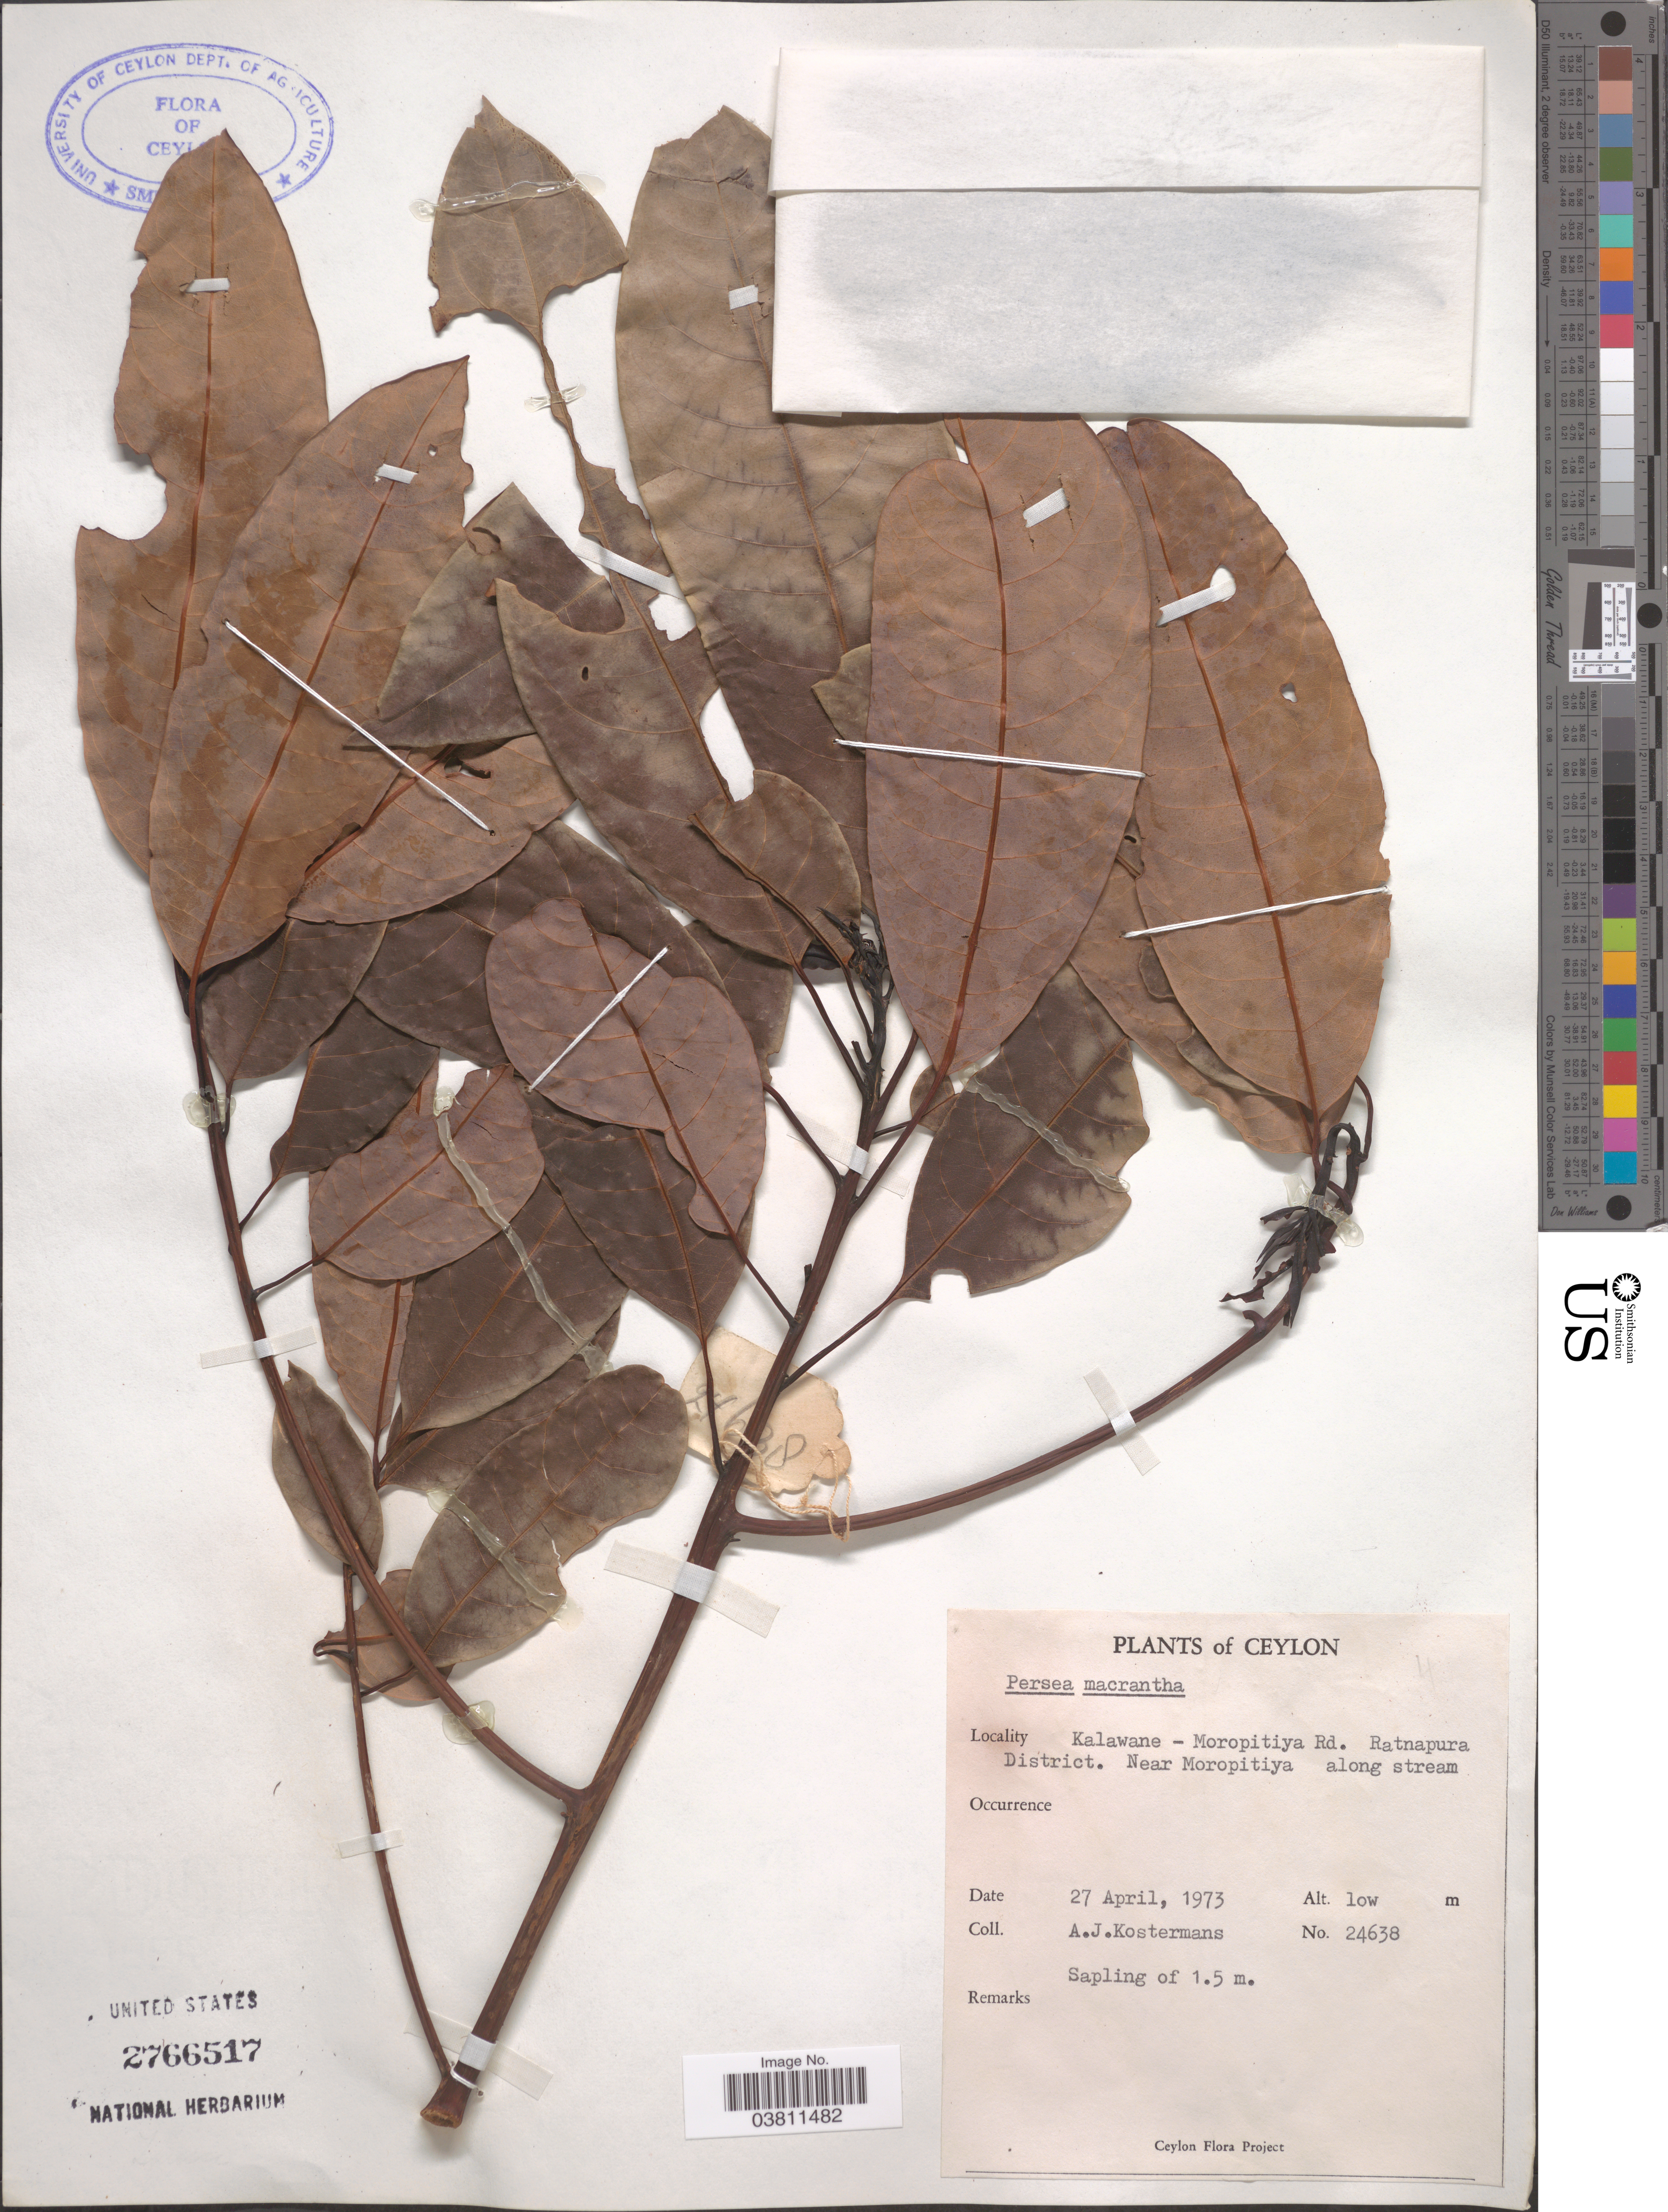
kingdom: Plantae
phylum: Tracheophyta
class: Magnoliopsida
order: Laurales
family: Lauraceae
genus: Persea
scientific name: Persea macrantha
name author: (Nees) Kosterm.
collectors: A. J. G. Kostermans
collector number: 24638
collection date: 1973-04-27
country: Sri Lanka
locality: Ceylon. Kalawane - Moropitiya Rd. Ratnapura District. Near Moropitiya along stream.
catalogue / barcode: US 2766517